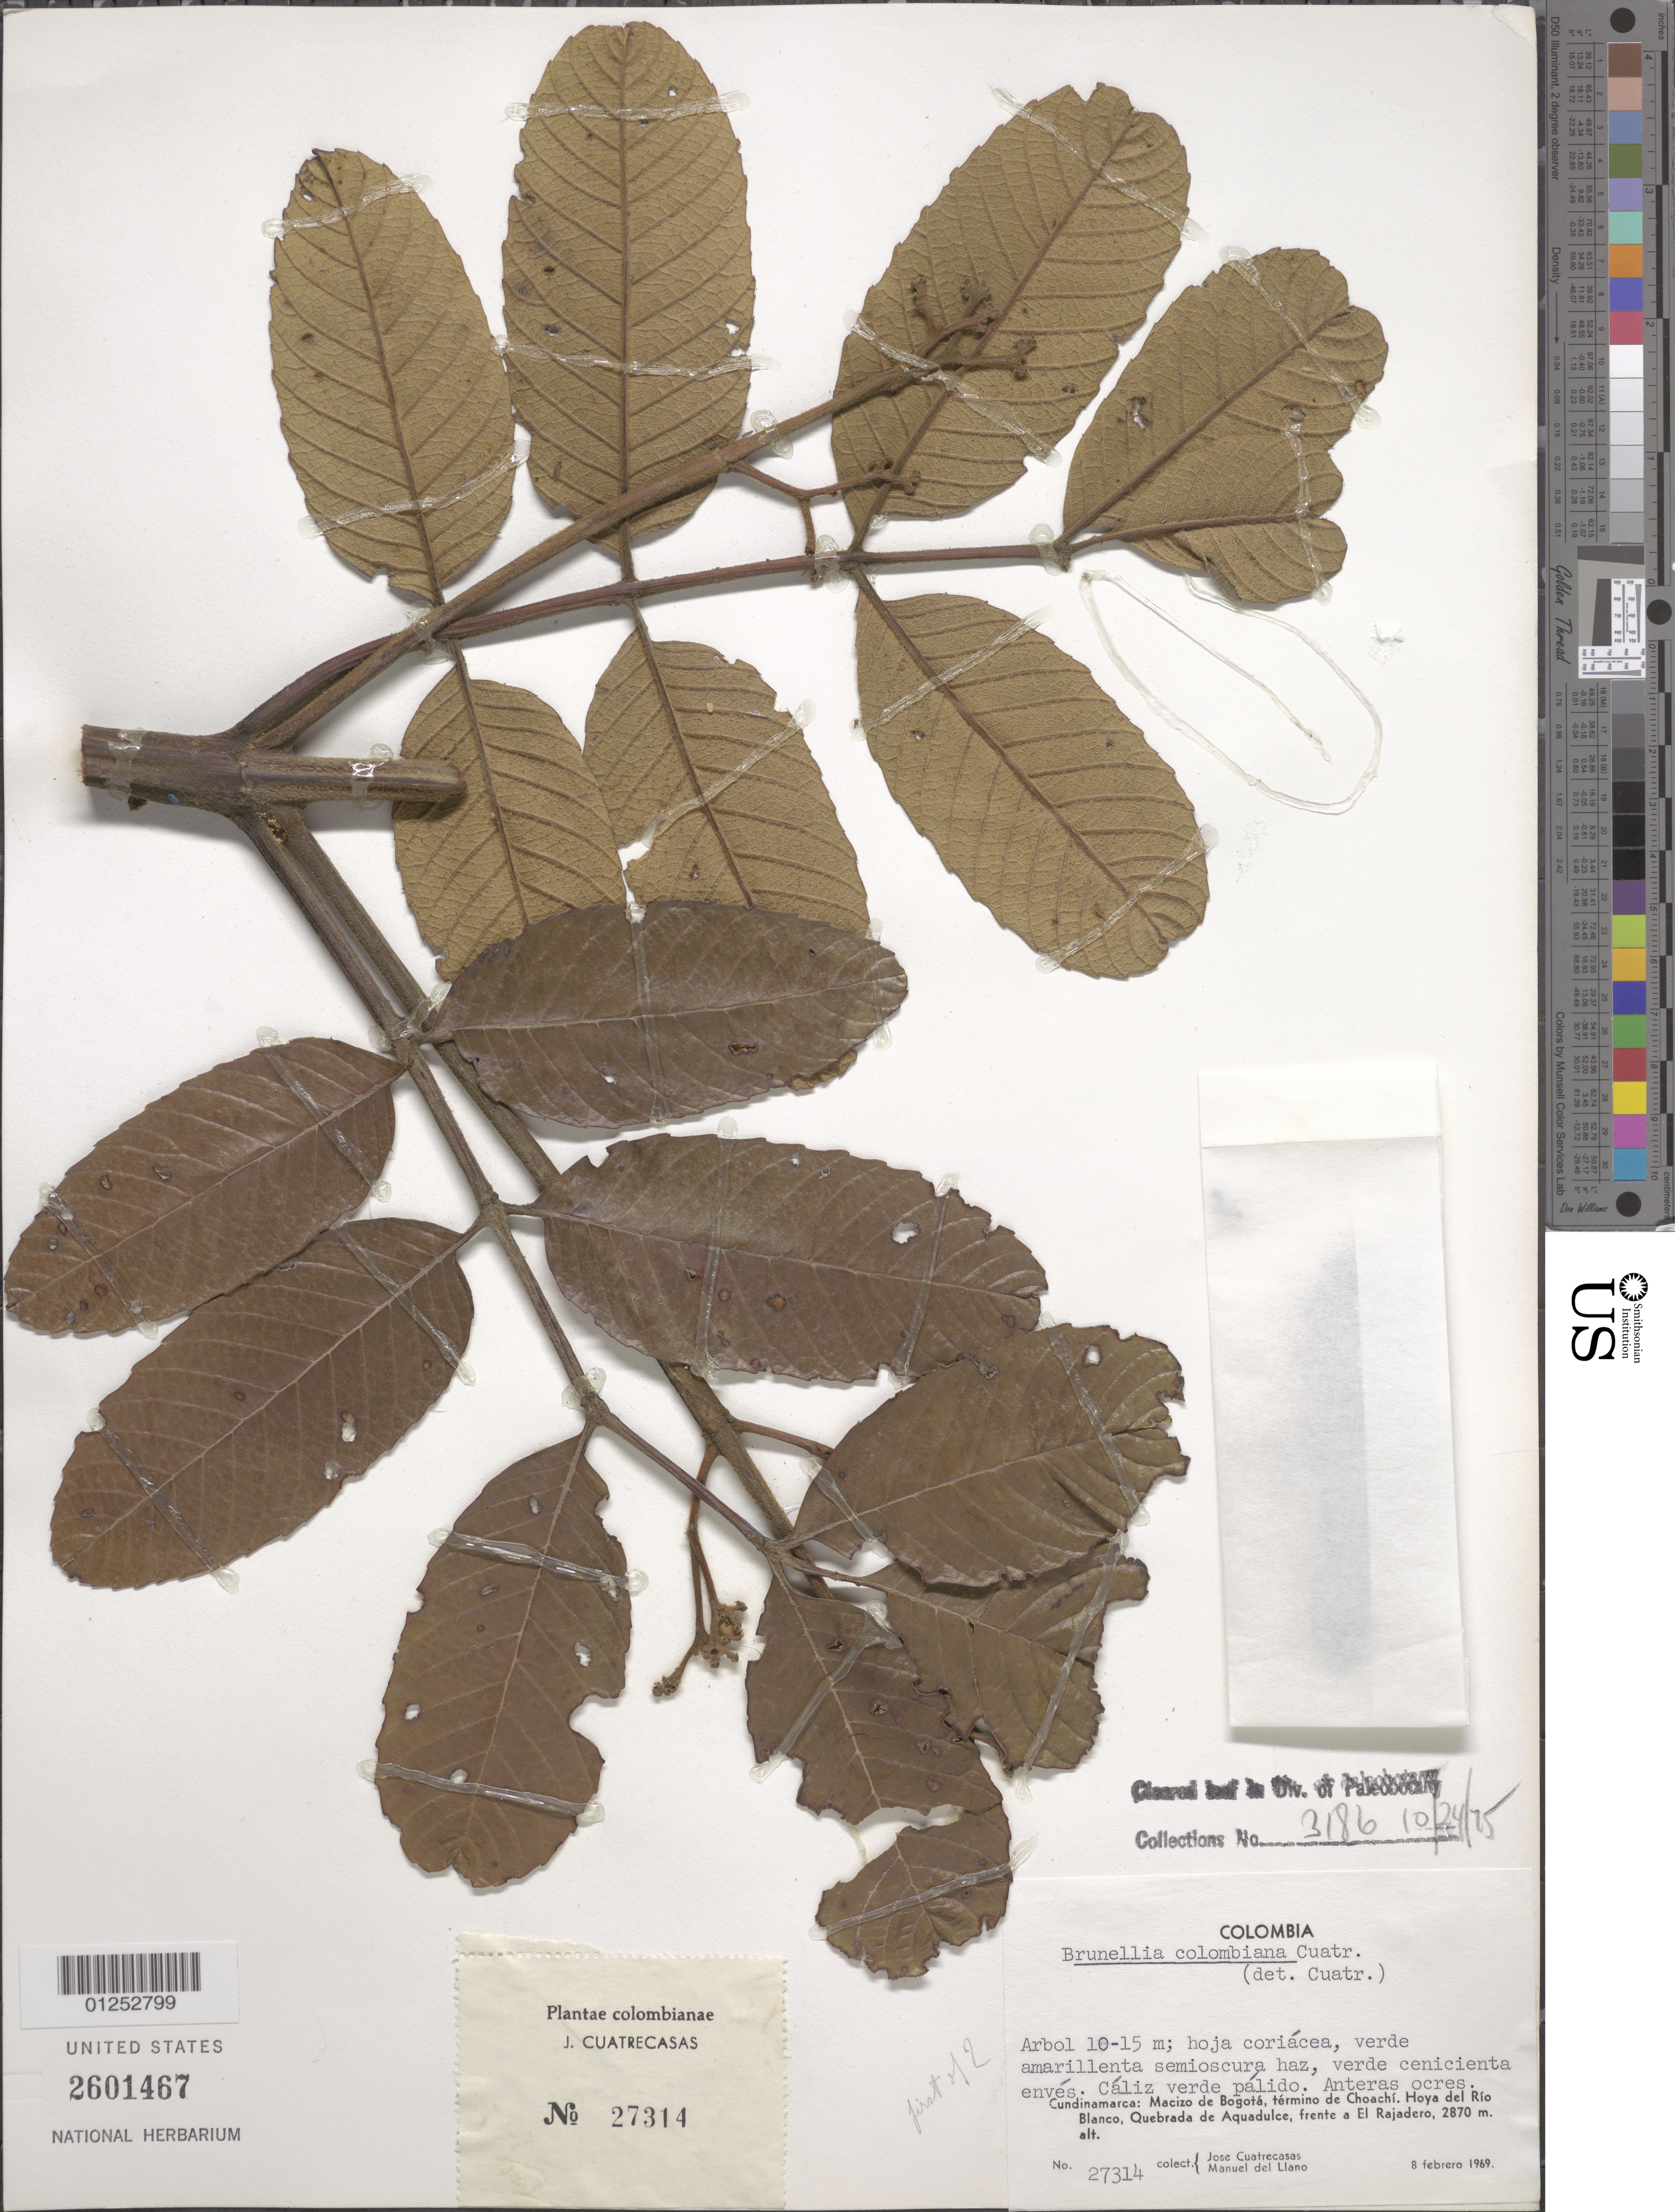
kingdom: Plantae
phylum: Tracheophyta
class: Magnoliopsida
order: Oxalidales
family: Brunelliaceae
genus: Brunellia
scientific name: Brunellia colombiana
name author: Cuatrec.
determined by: Cuatrecasas, J.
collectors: J. Cuatrecasas & M. d. Llano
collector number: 27314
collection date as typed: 8 Feb 1969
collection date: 1969-02-08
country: Colombia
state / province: Cundinamarca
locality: Macizo de Bogotá, termino de Choachí, hoya del Río Blanco, Quebrada de Aguadulce, frente a El Rajadero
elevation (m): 2870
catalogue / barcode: US 2601467